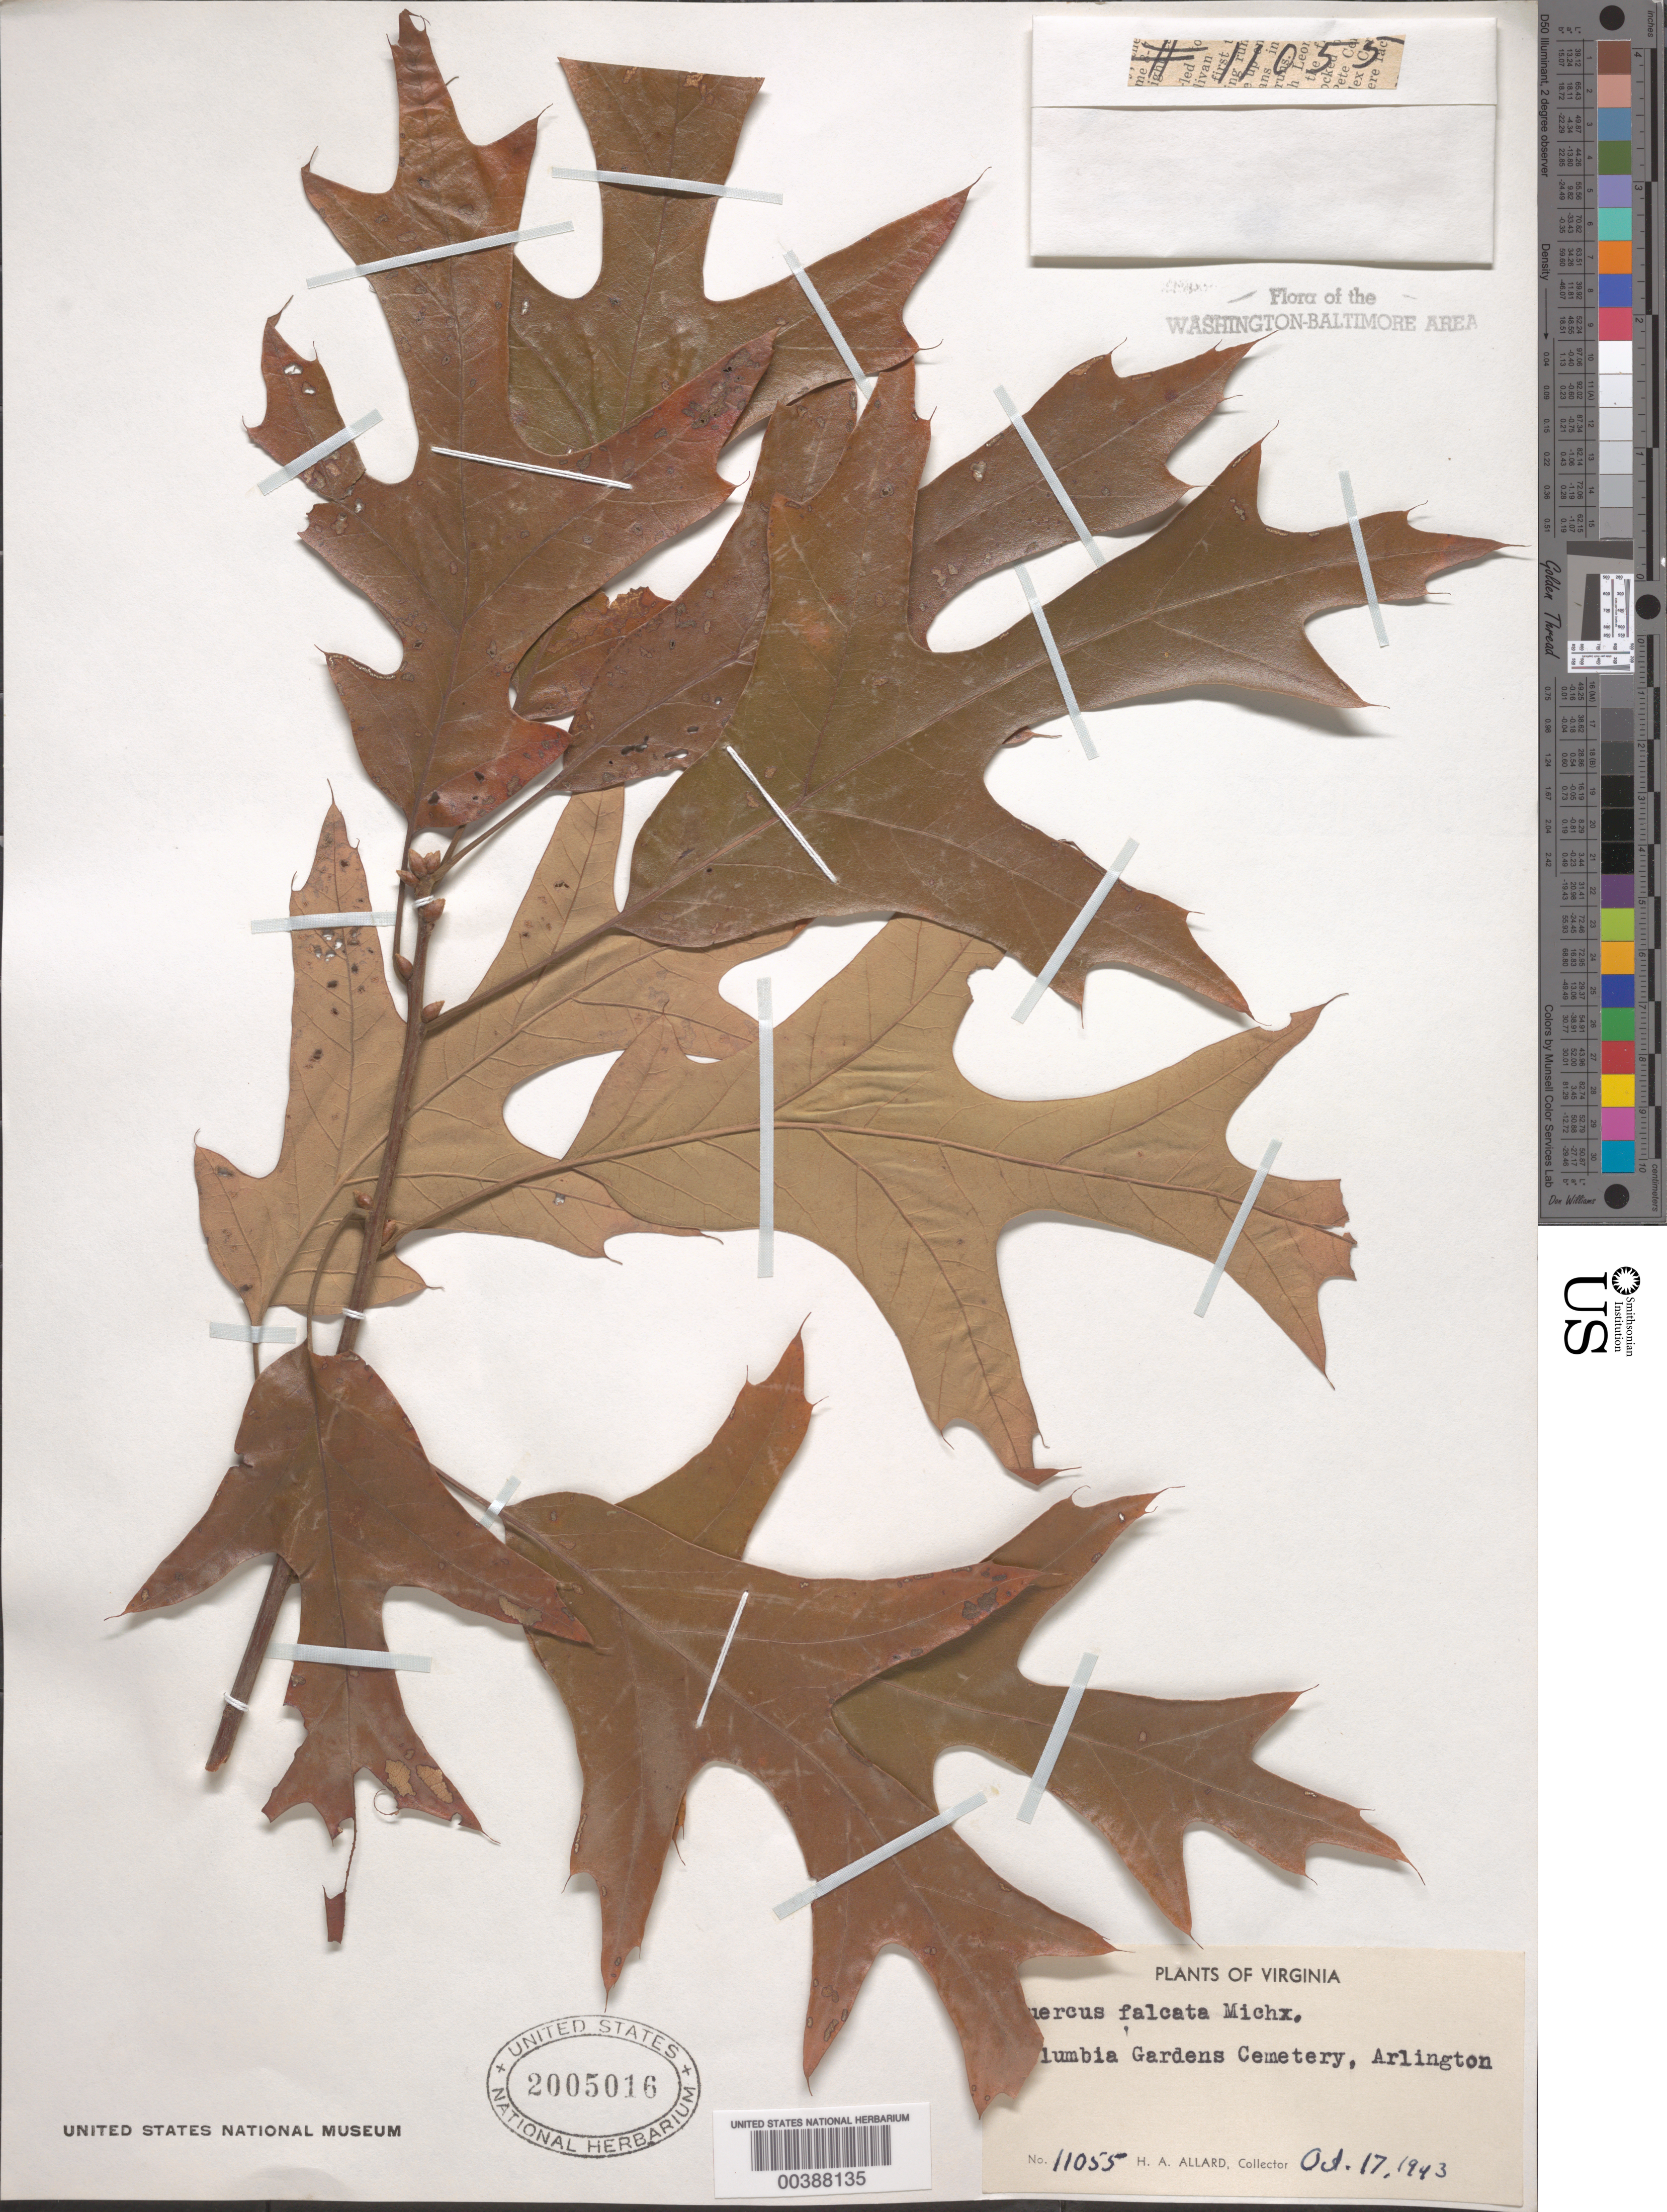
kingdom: Plantae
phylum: Tracheophyta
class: Magnoliopsida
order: Fagales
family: Fagaceae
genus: Quercus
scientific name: Quercus falcata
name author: Michx.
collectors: H. A. Allard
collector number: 11055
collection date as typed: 17 Oct 1943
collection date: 1943-10-17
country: United States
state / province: Virginia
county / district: Arlington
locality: Columbia Gardens Cemetery, Arlington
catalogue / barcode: US 2005016